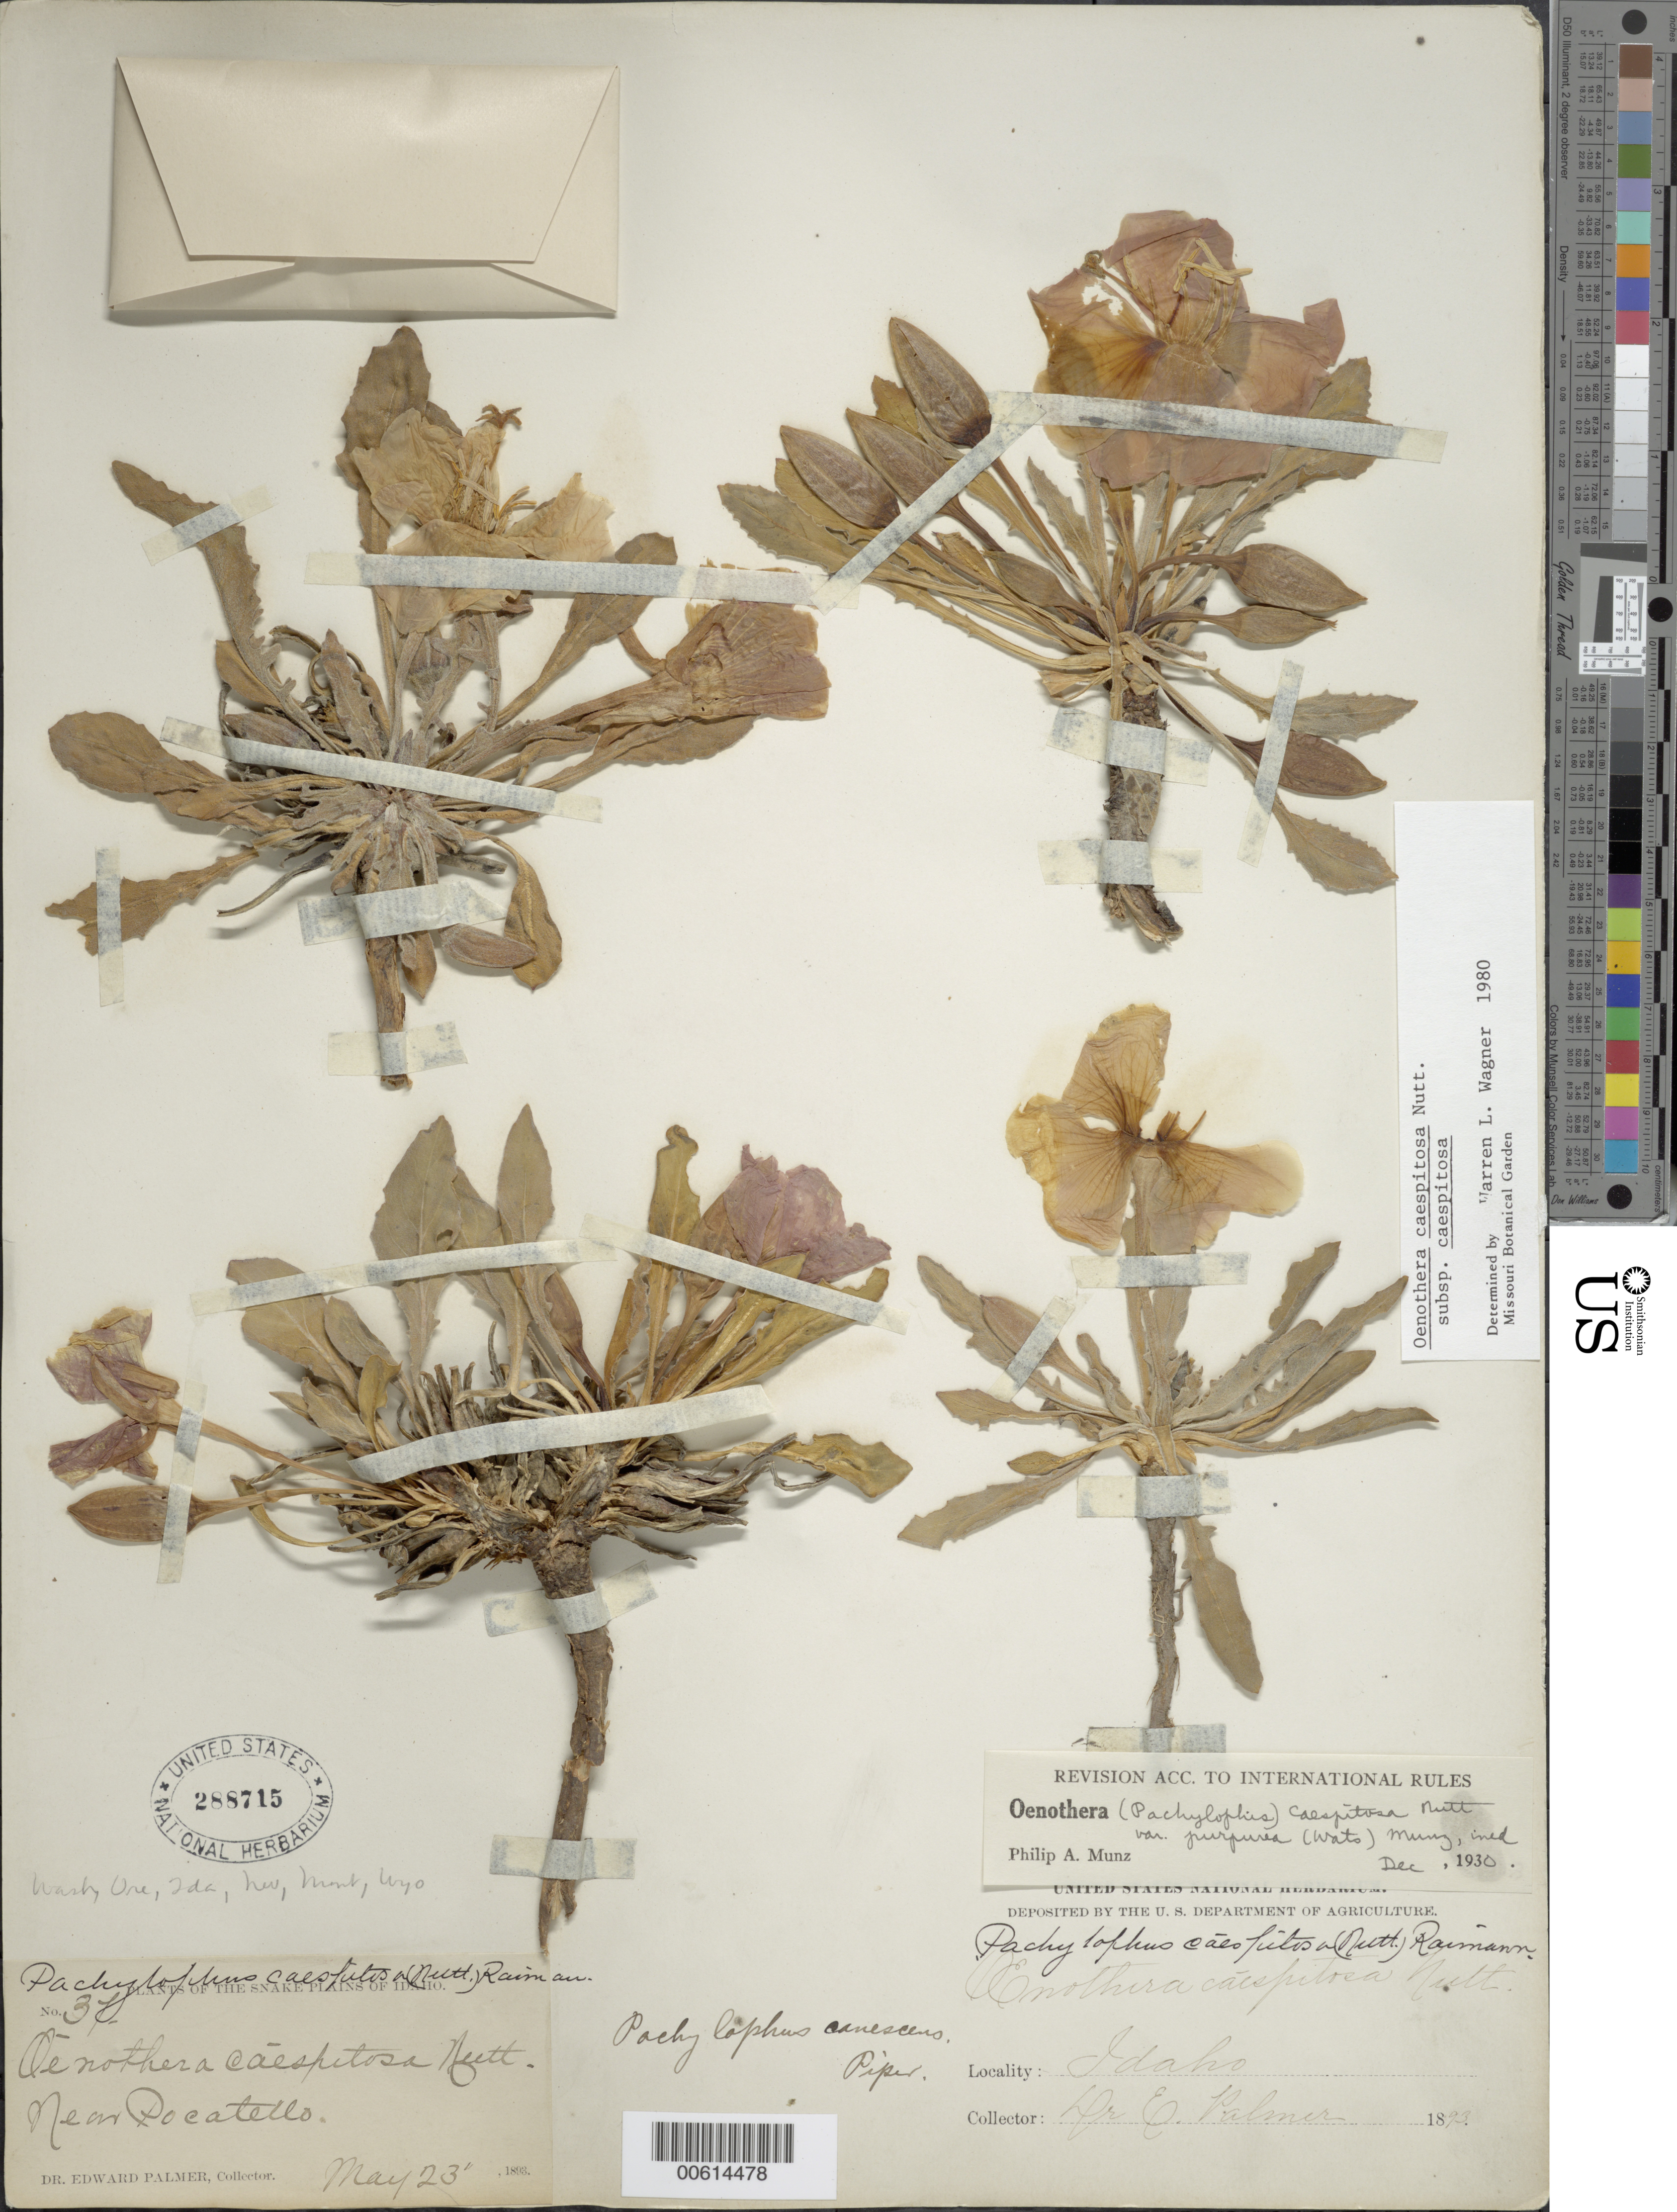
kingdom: Plantae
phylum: Tracheophyta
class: Magnoliopsida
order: Myrtales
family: Onagraceae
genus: Oenothera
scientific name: Oenothera cespitosa subsp. cespitosa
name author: Nutt.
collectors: E. Palmer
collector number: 37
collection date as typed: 23 May 1893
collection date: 1893-05-23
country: United States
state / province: Idaho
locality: Near Pocatello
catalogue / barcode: US 288715